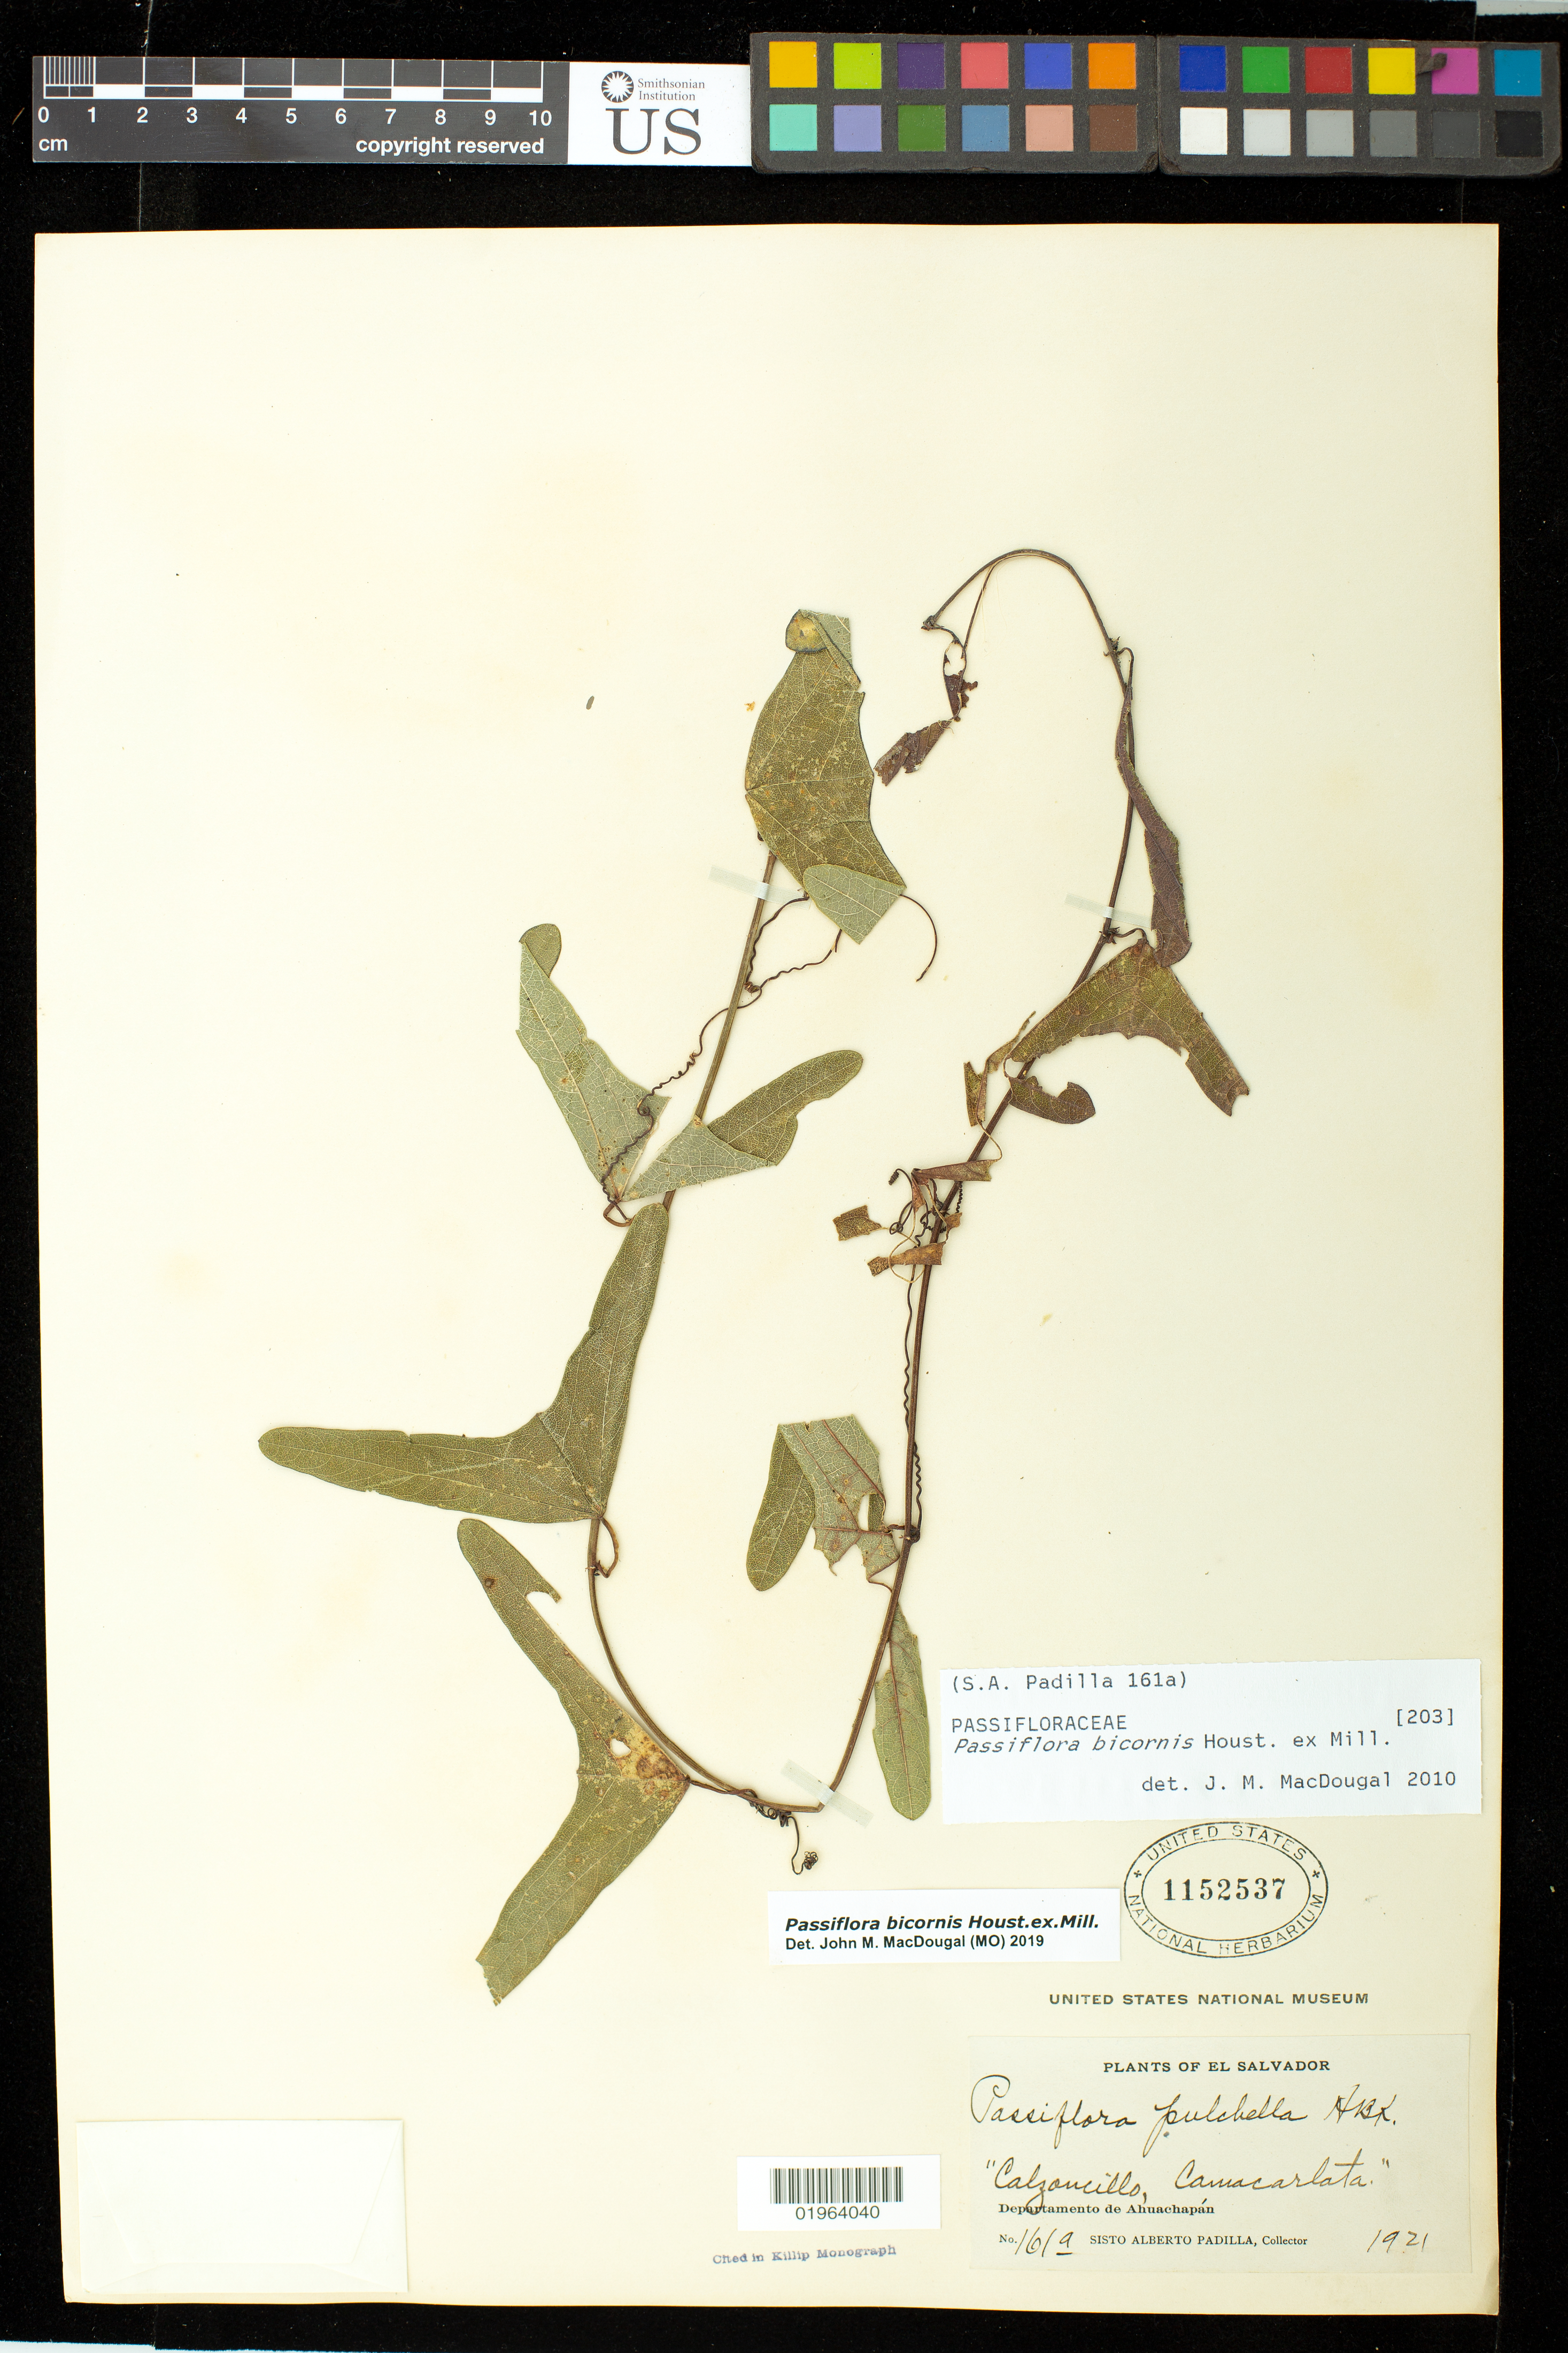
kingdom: Plantae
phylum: Tracheophyta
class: Magnoliopsida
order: Malpighiales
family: Passifloraceae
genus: Passiflora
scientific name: Passiflora bicornis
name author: Houst. ex Mill.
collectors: S. A. Padilla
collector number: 161 a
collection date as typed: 1921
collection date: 1921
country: El Salvador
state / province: Ahuachapán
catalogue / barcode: US 1152537